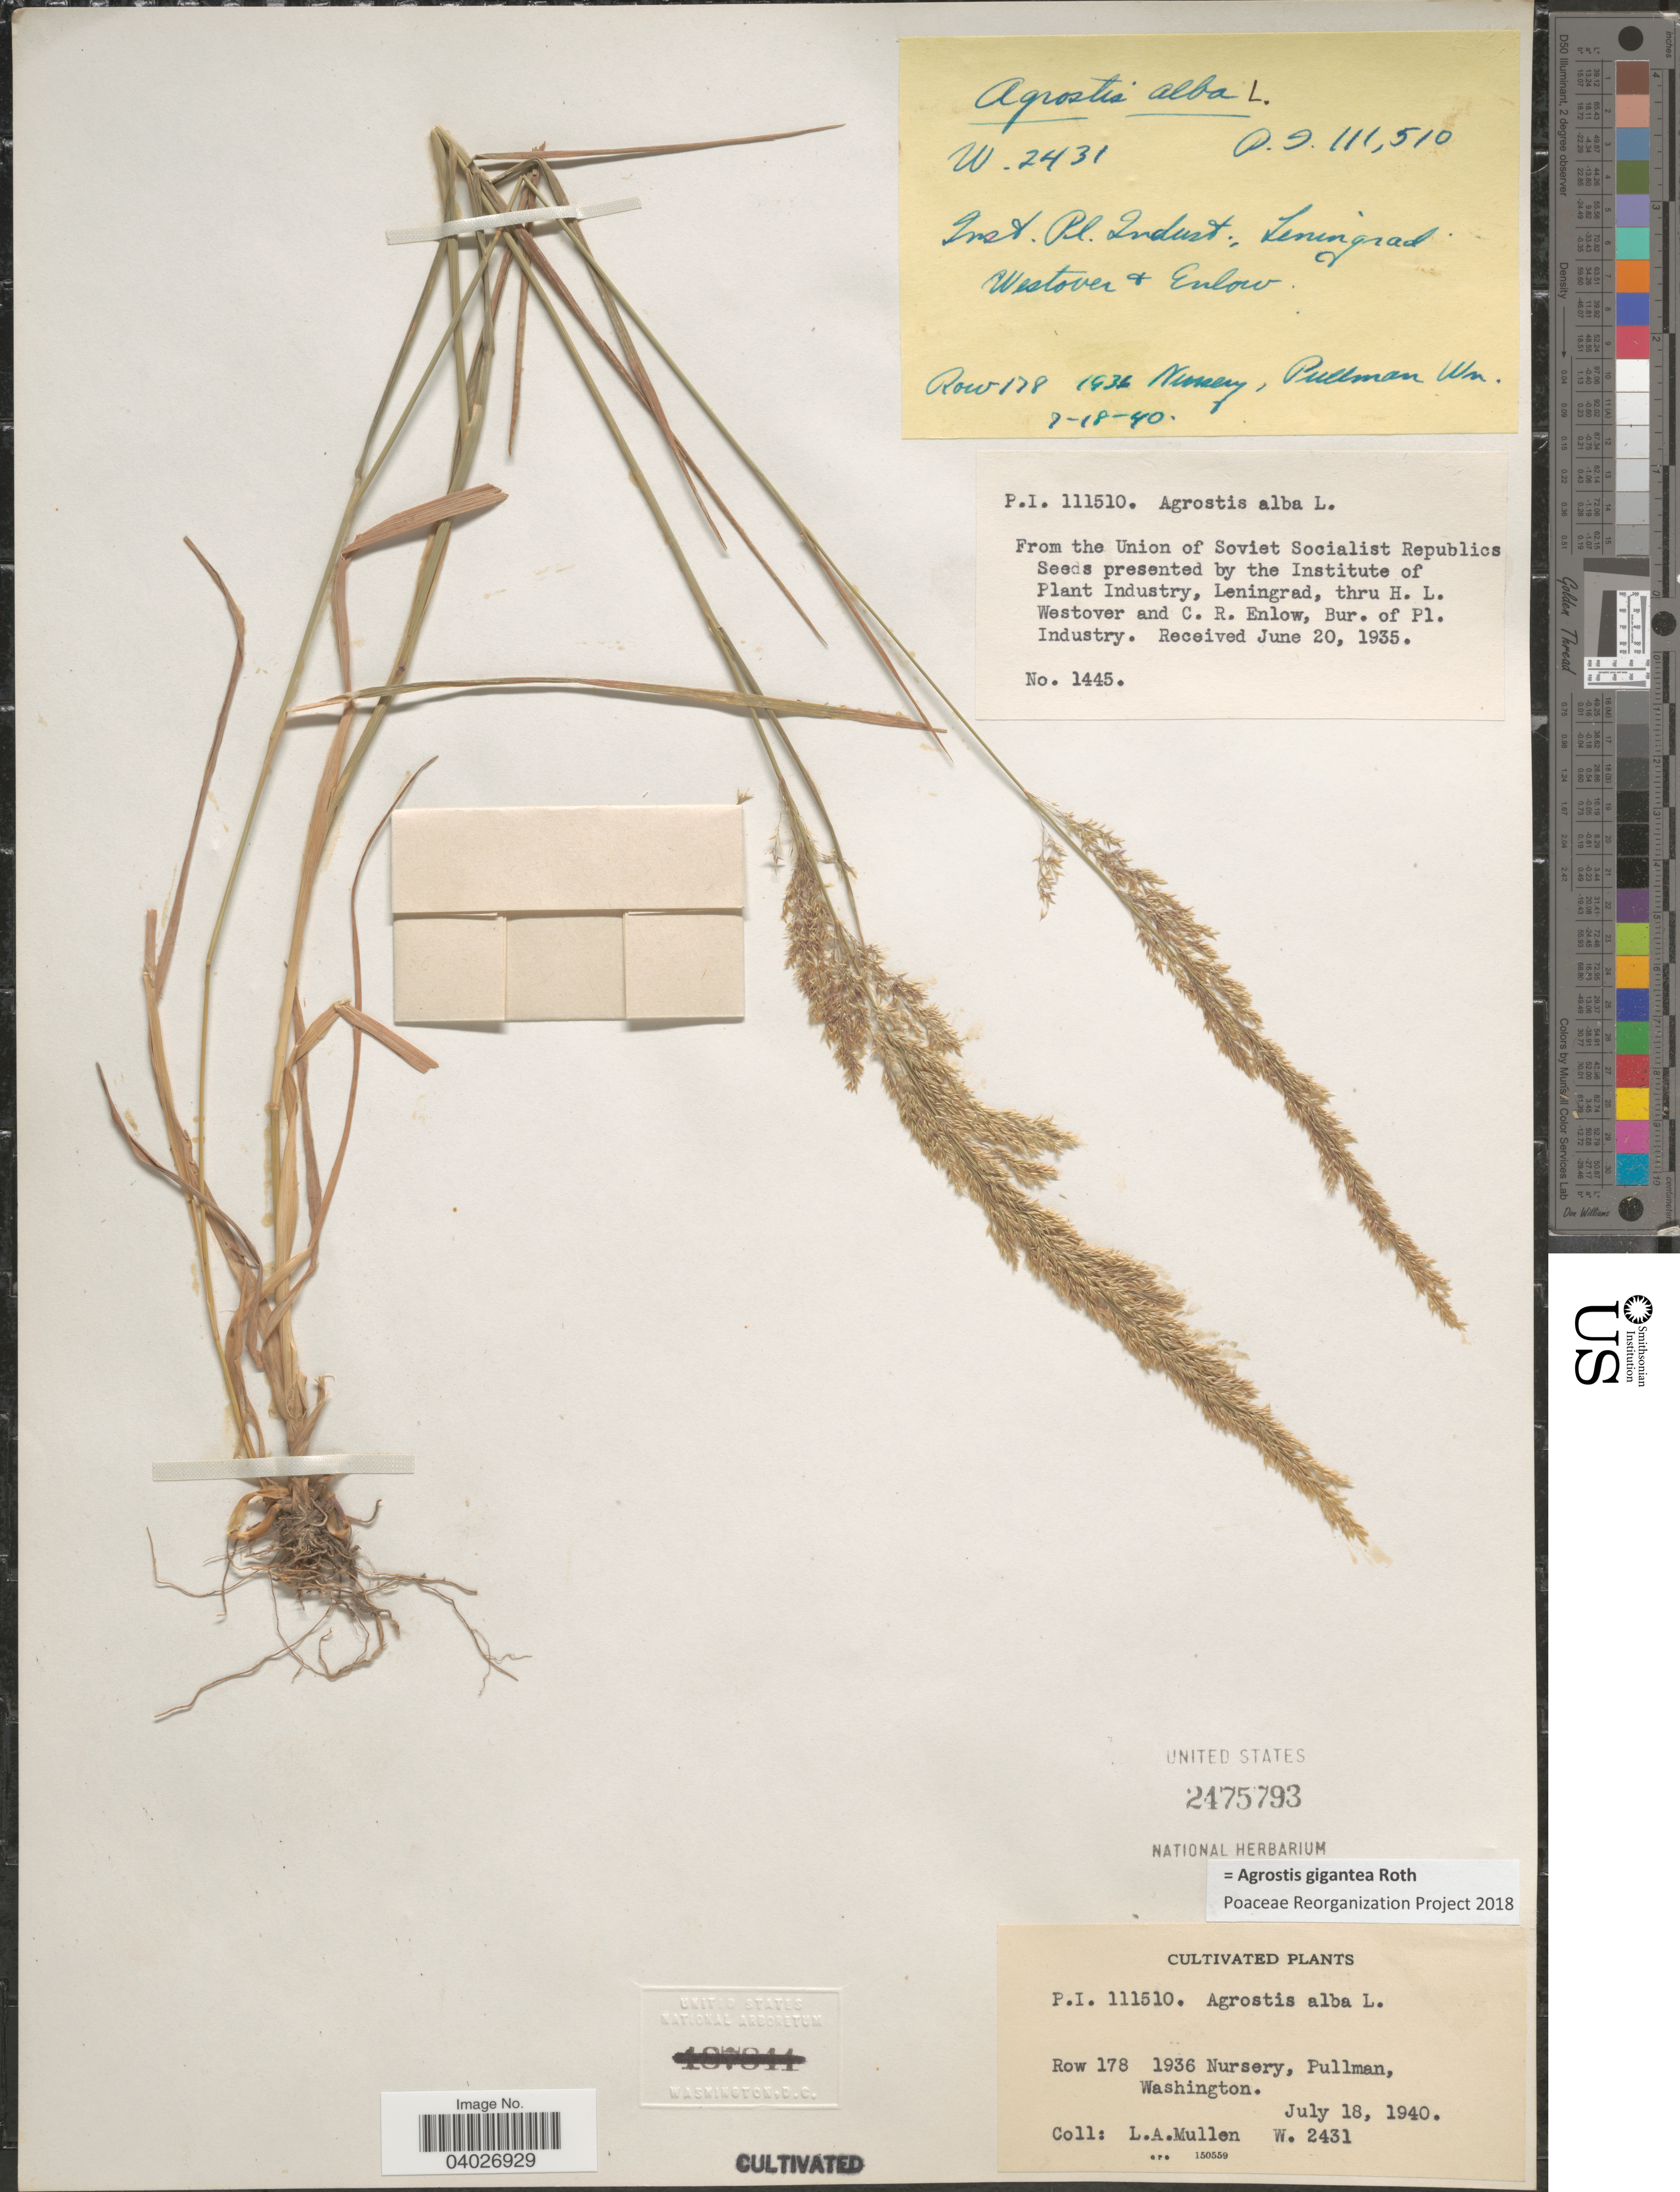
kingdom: Plantae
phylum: Tracheophyta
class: Liliopsida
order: Poales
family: Poaceae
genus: Agrostis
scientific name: Agrostis gigantea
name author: Roth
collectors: L. Mullen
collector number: W 2431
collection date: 1940-07-18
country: United States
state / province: Washington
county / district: Whitman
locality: Row 178 1936 Nursery, Pullman.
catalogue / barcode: US 2475793